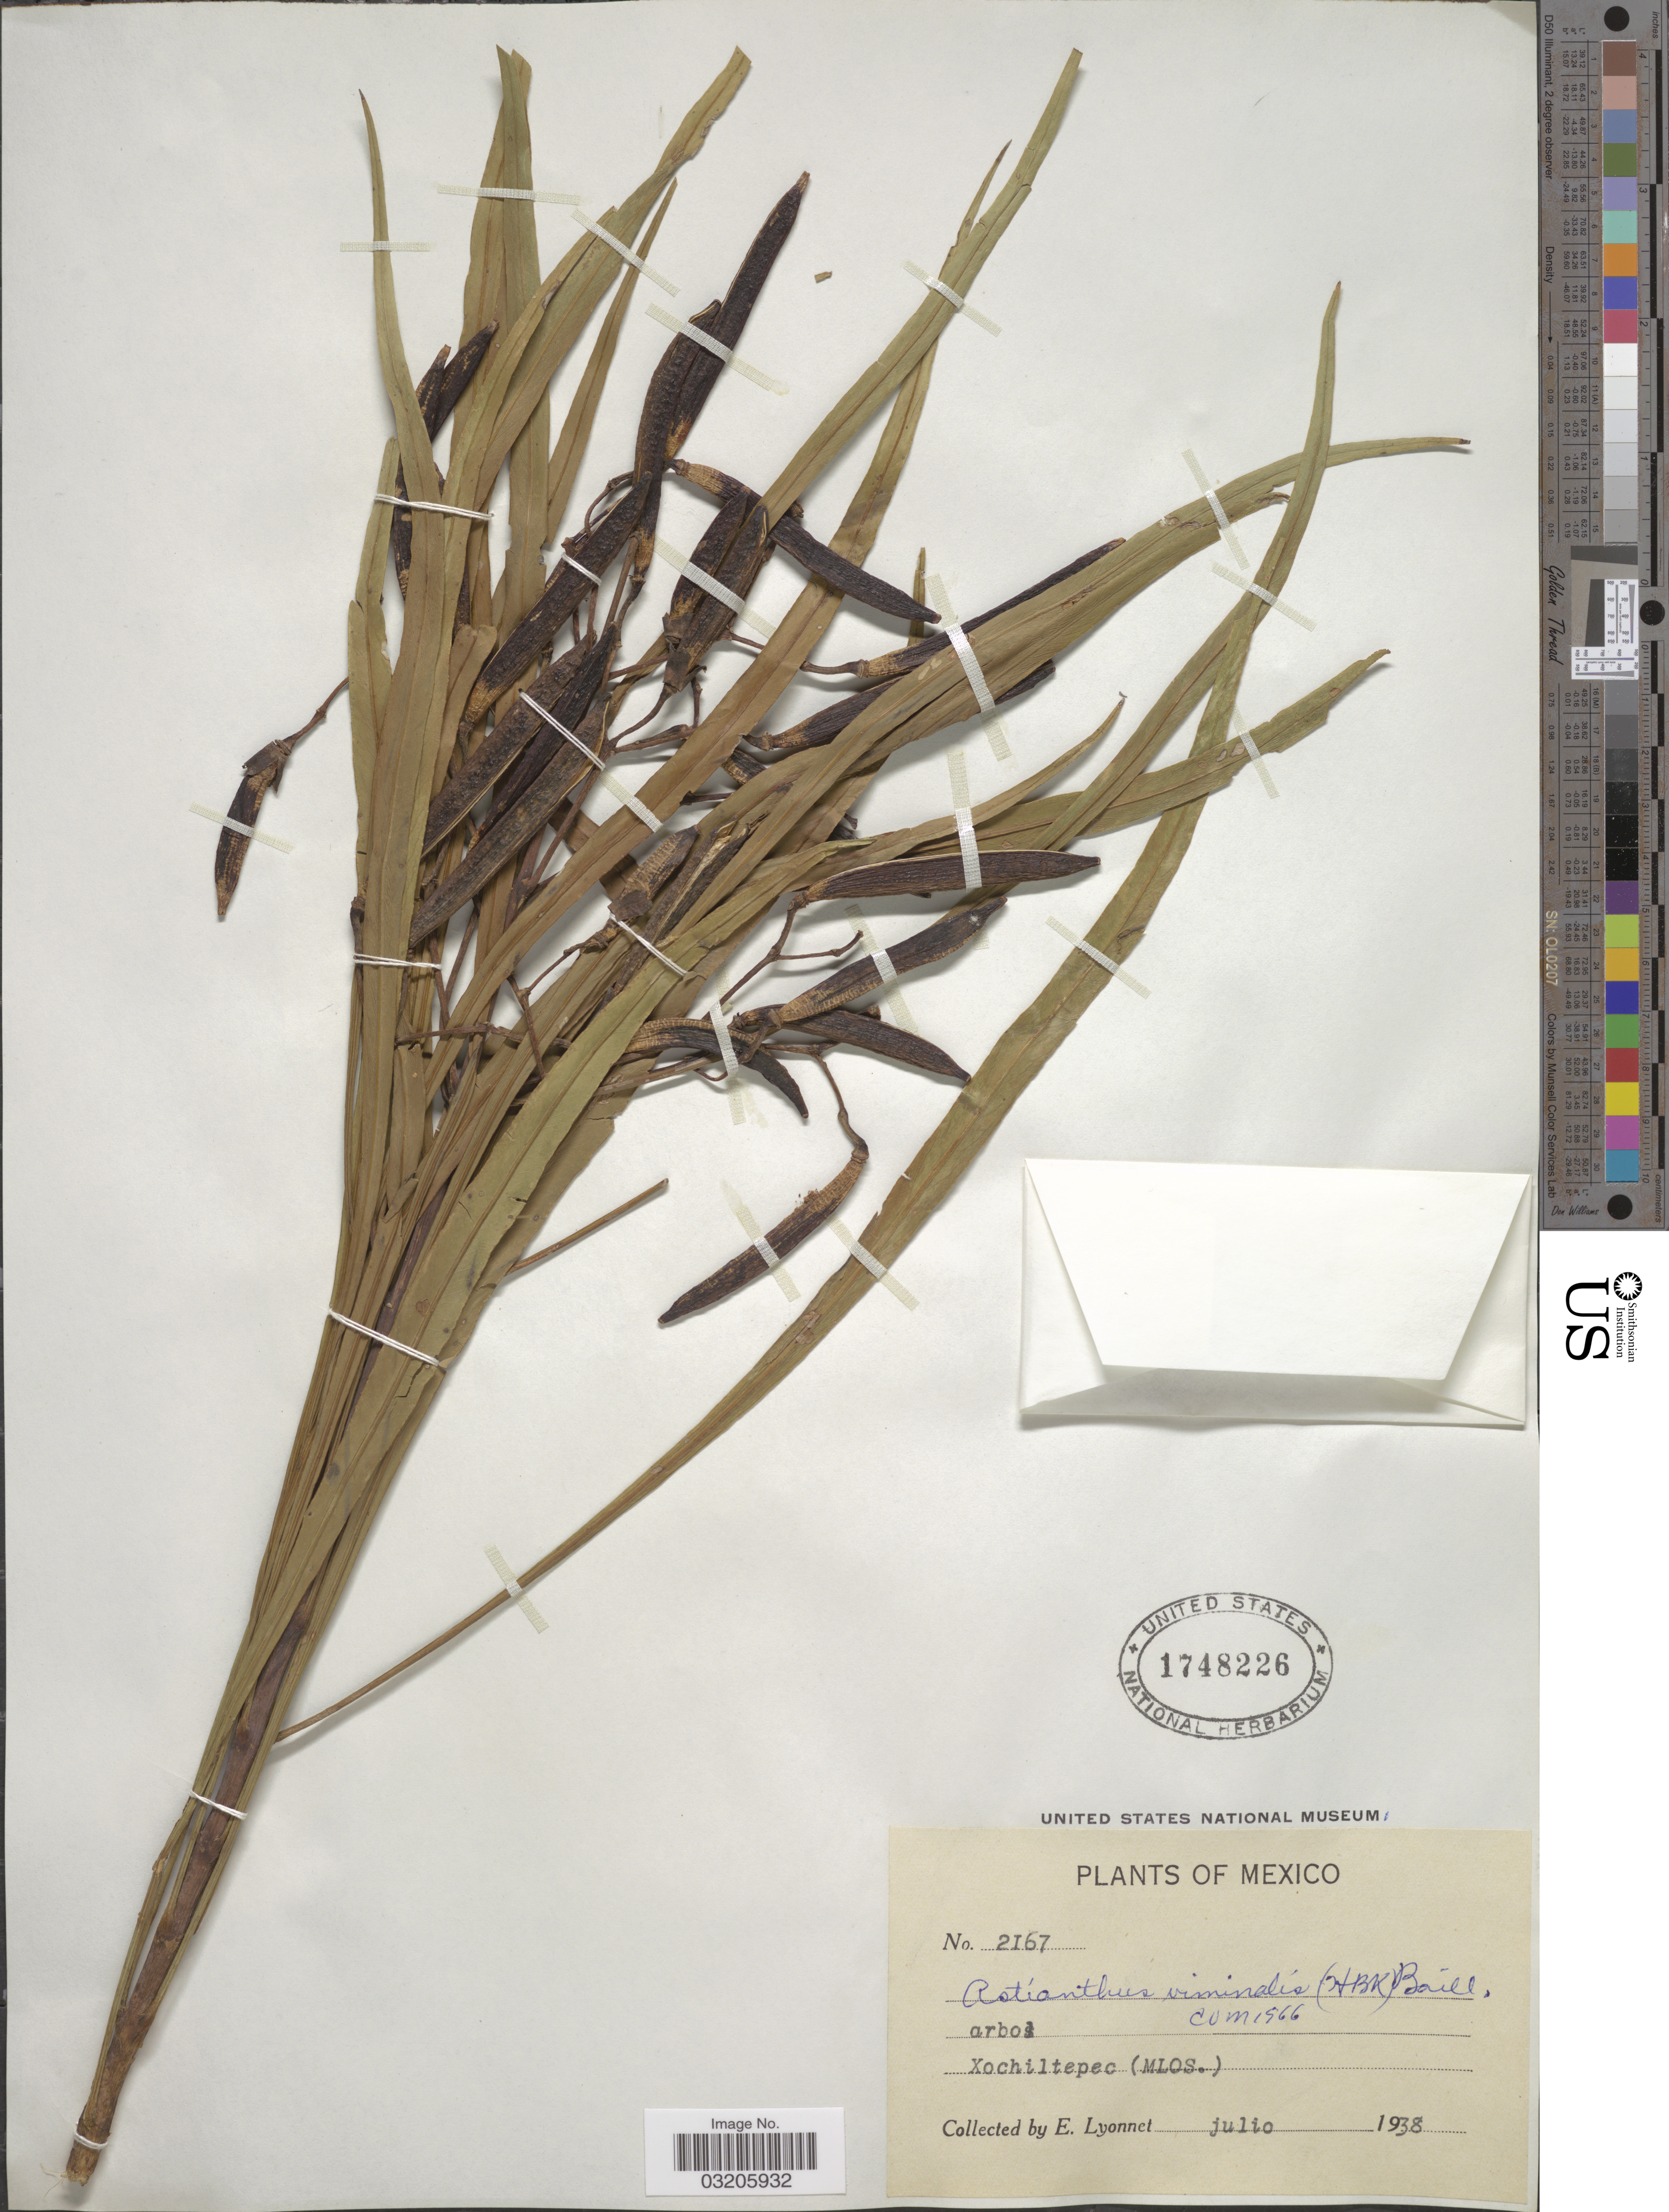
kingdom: Plantae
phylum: Tracheophyta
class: Magnoliopsida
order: Lamiales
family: Bignoniaceae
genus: Astianthus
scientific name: Astianthus viminalis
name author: (Kunth) Baill.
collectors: E. Lyonnet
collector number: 2167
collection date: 1938-07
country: Mexico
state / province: Morelos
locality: Xochiltepec.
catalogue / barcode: US 1748226